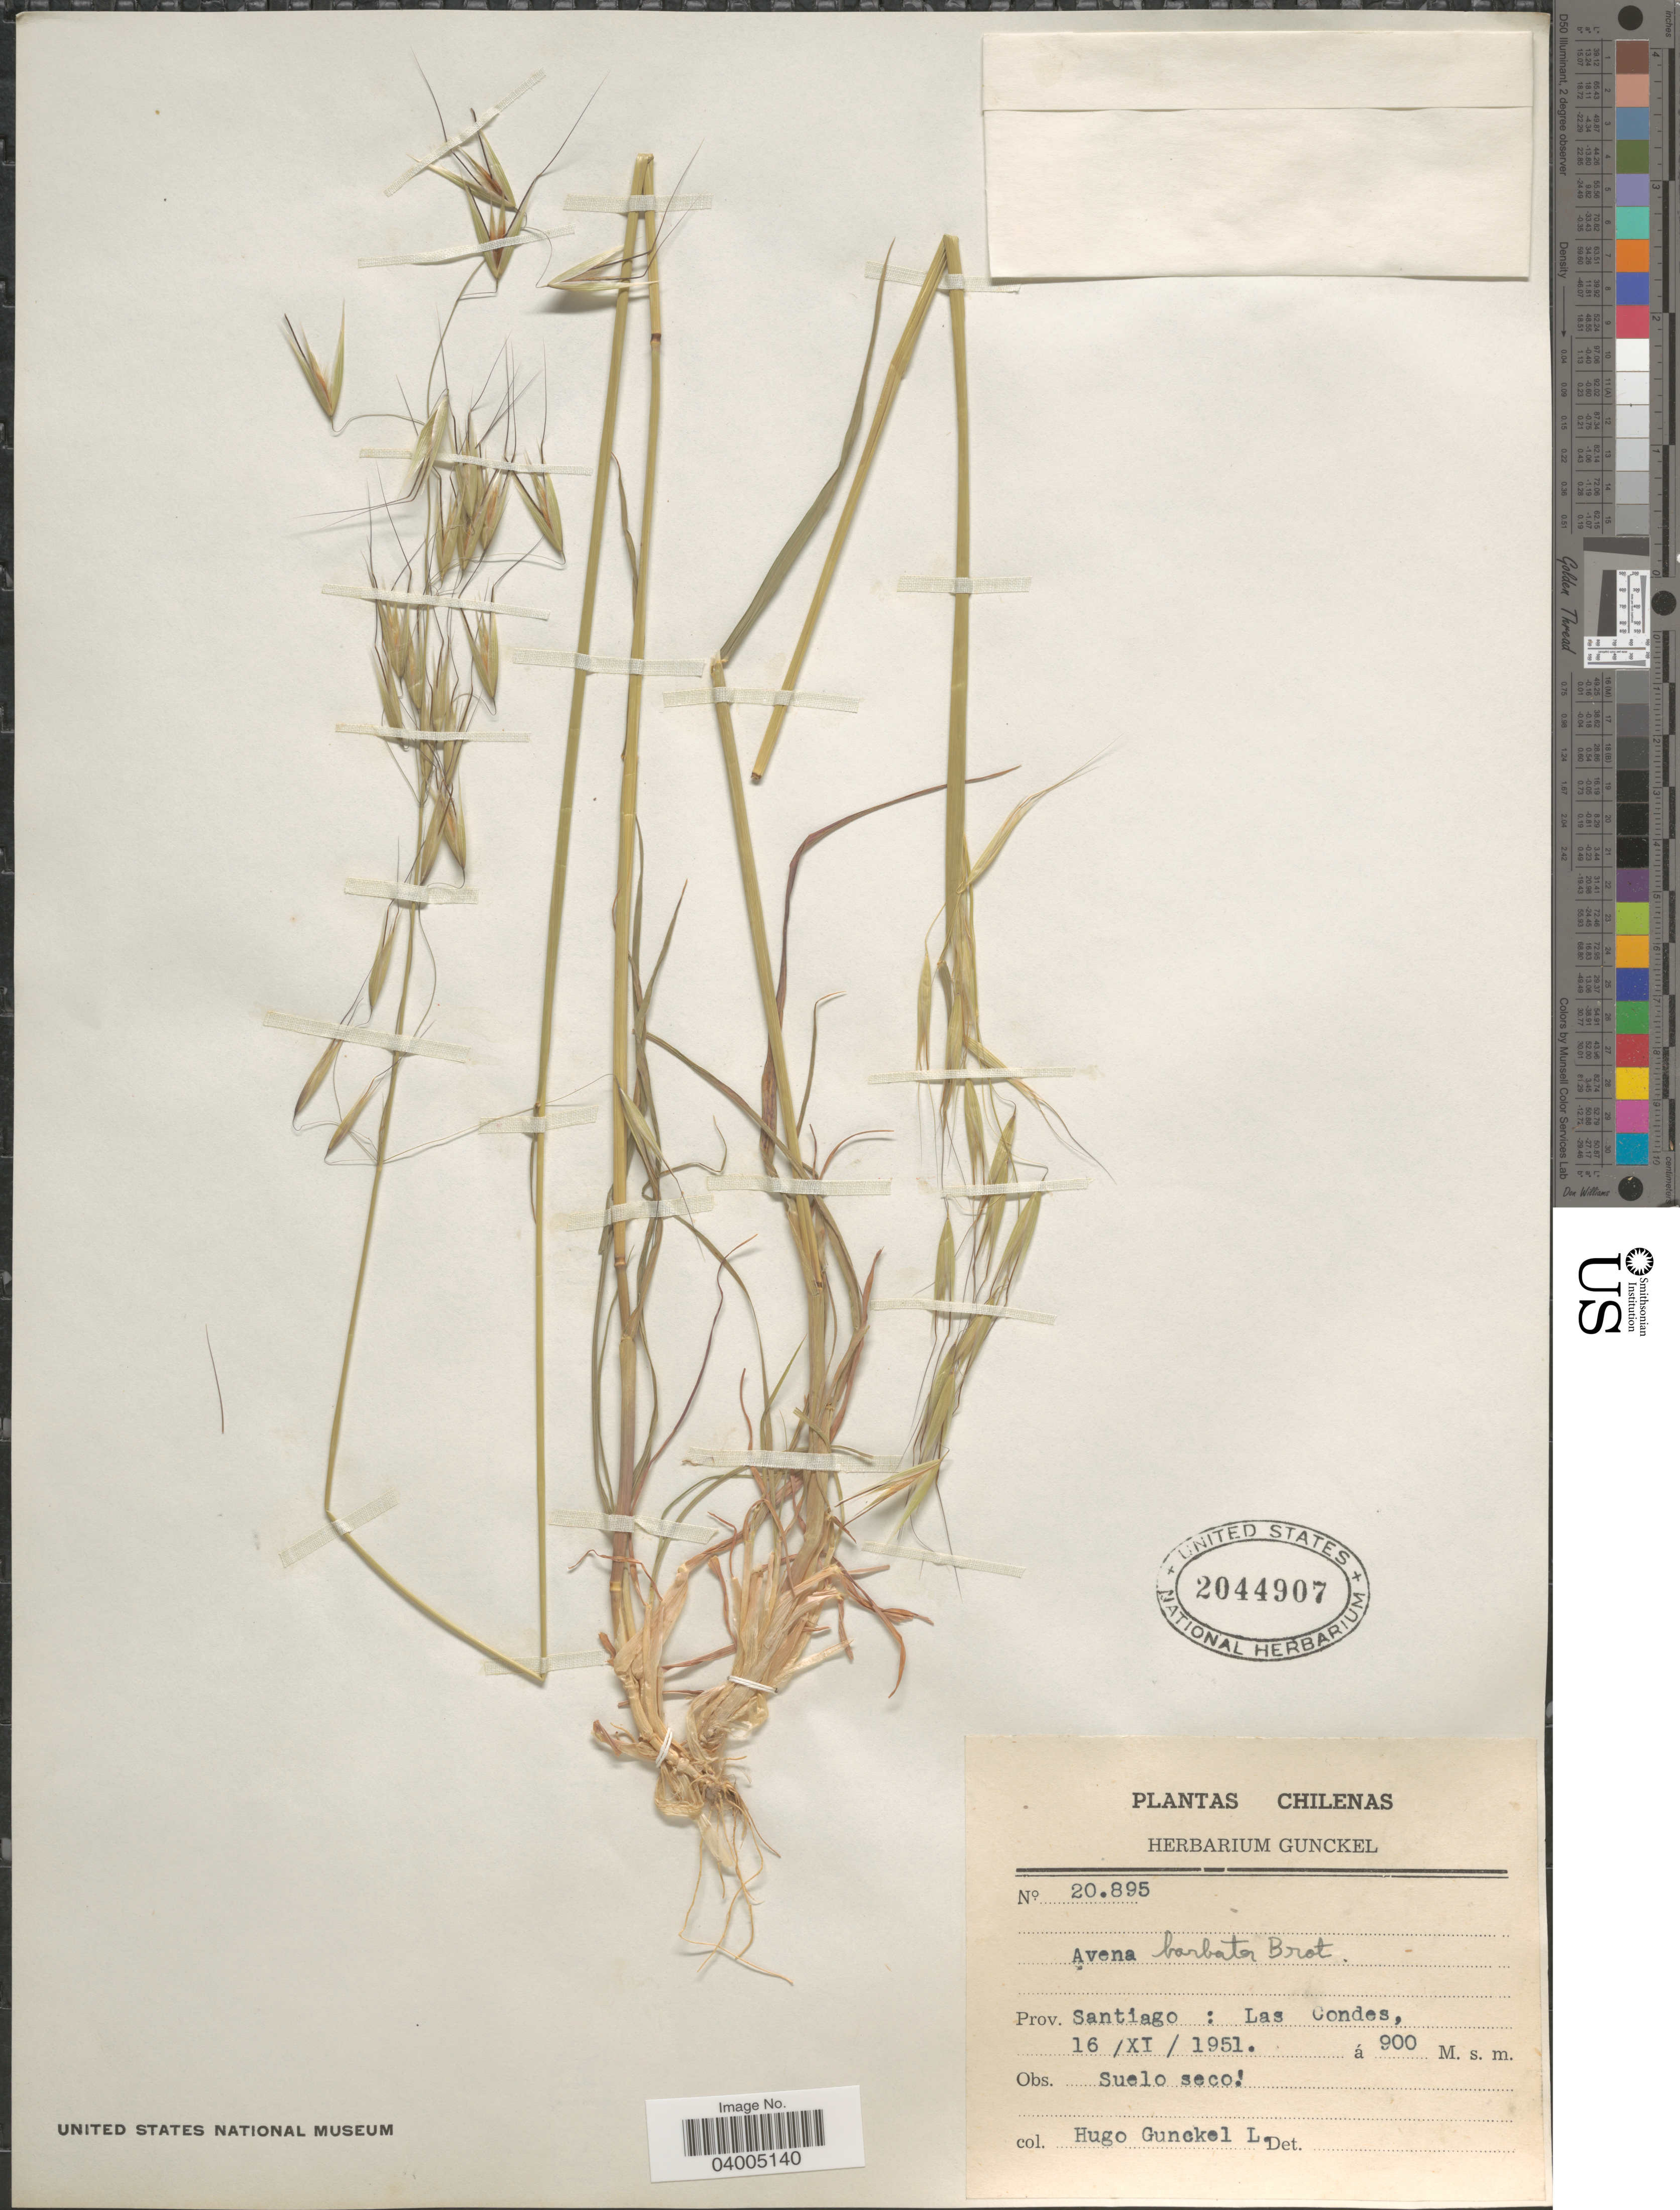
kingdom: Plantae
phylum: Tracheophyta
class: Liliopsida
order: Poales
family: Poaceae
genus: Avena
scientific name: Avena barbata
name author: Pott ex Link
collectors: H. Gunckel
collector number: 20895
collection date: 1951-11-16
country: Chile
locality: Prov. Santiago: Las Condes.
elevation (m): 900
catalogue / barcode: US 2044907